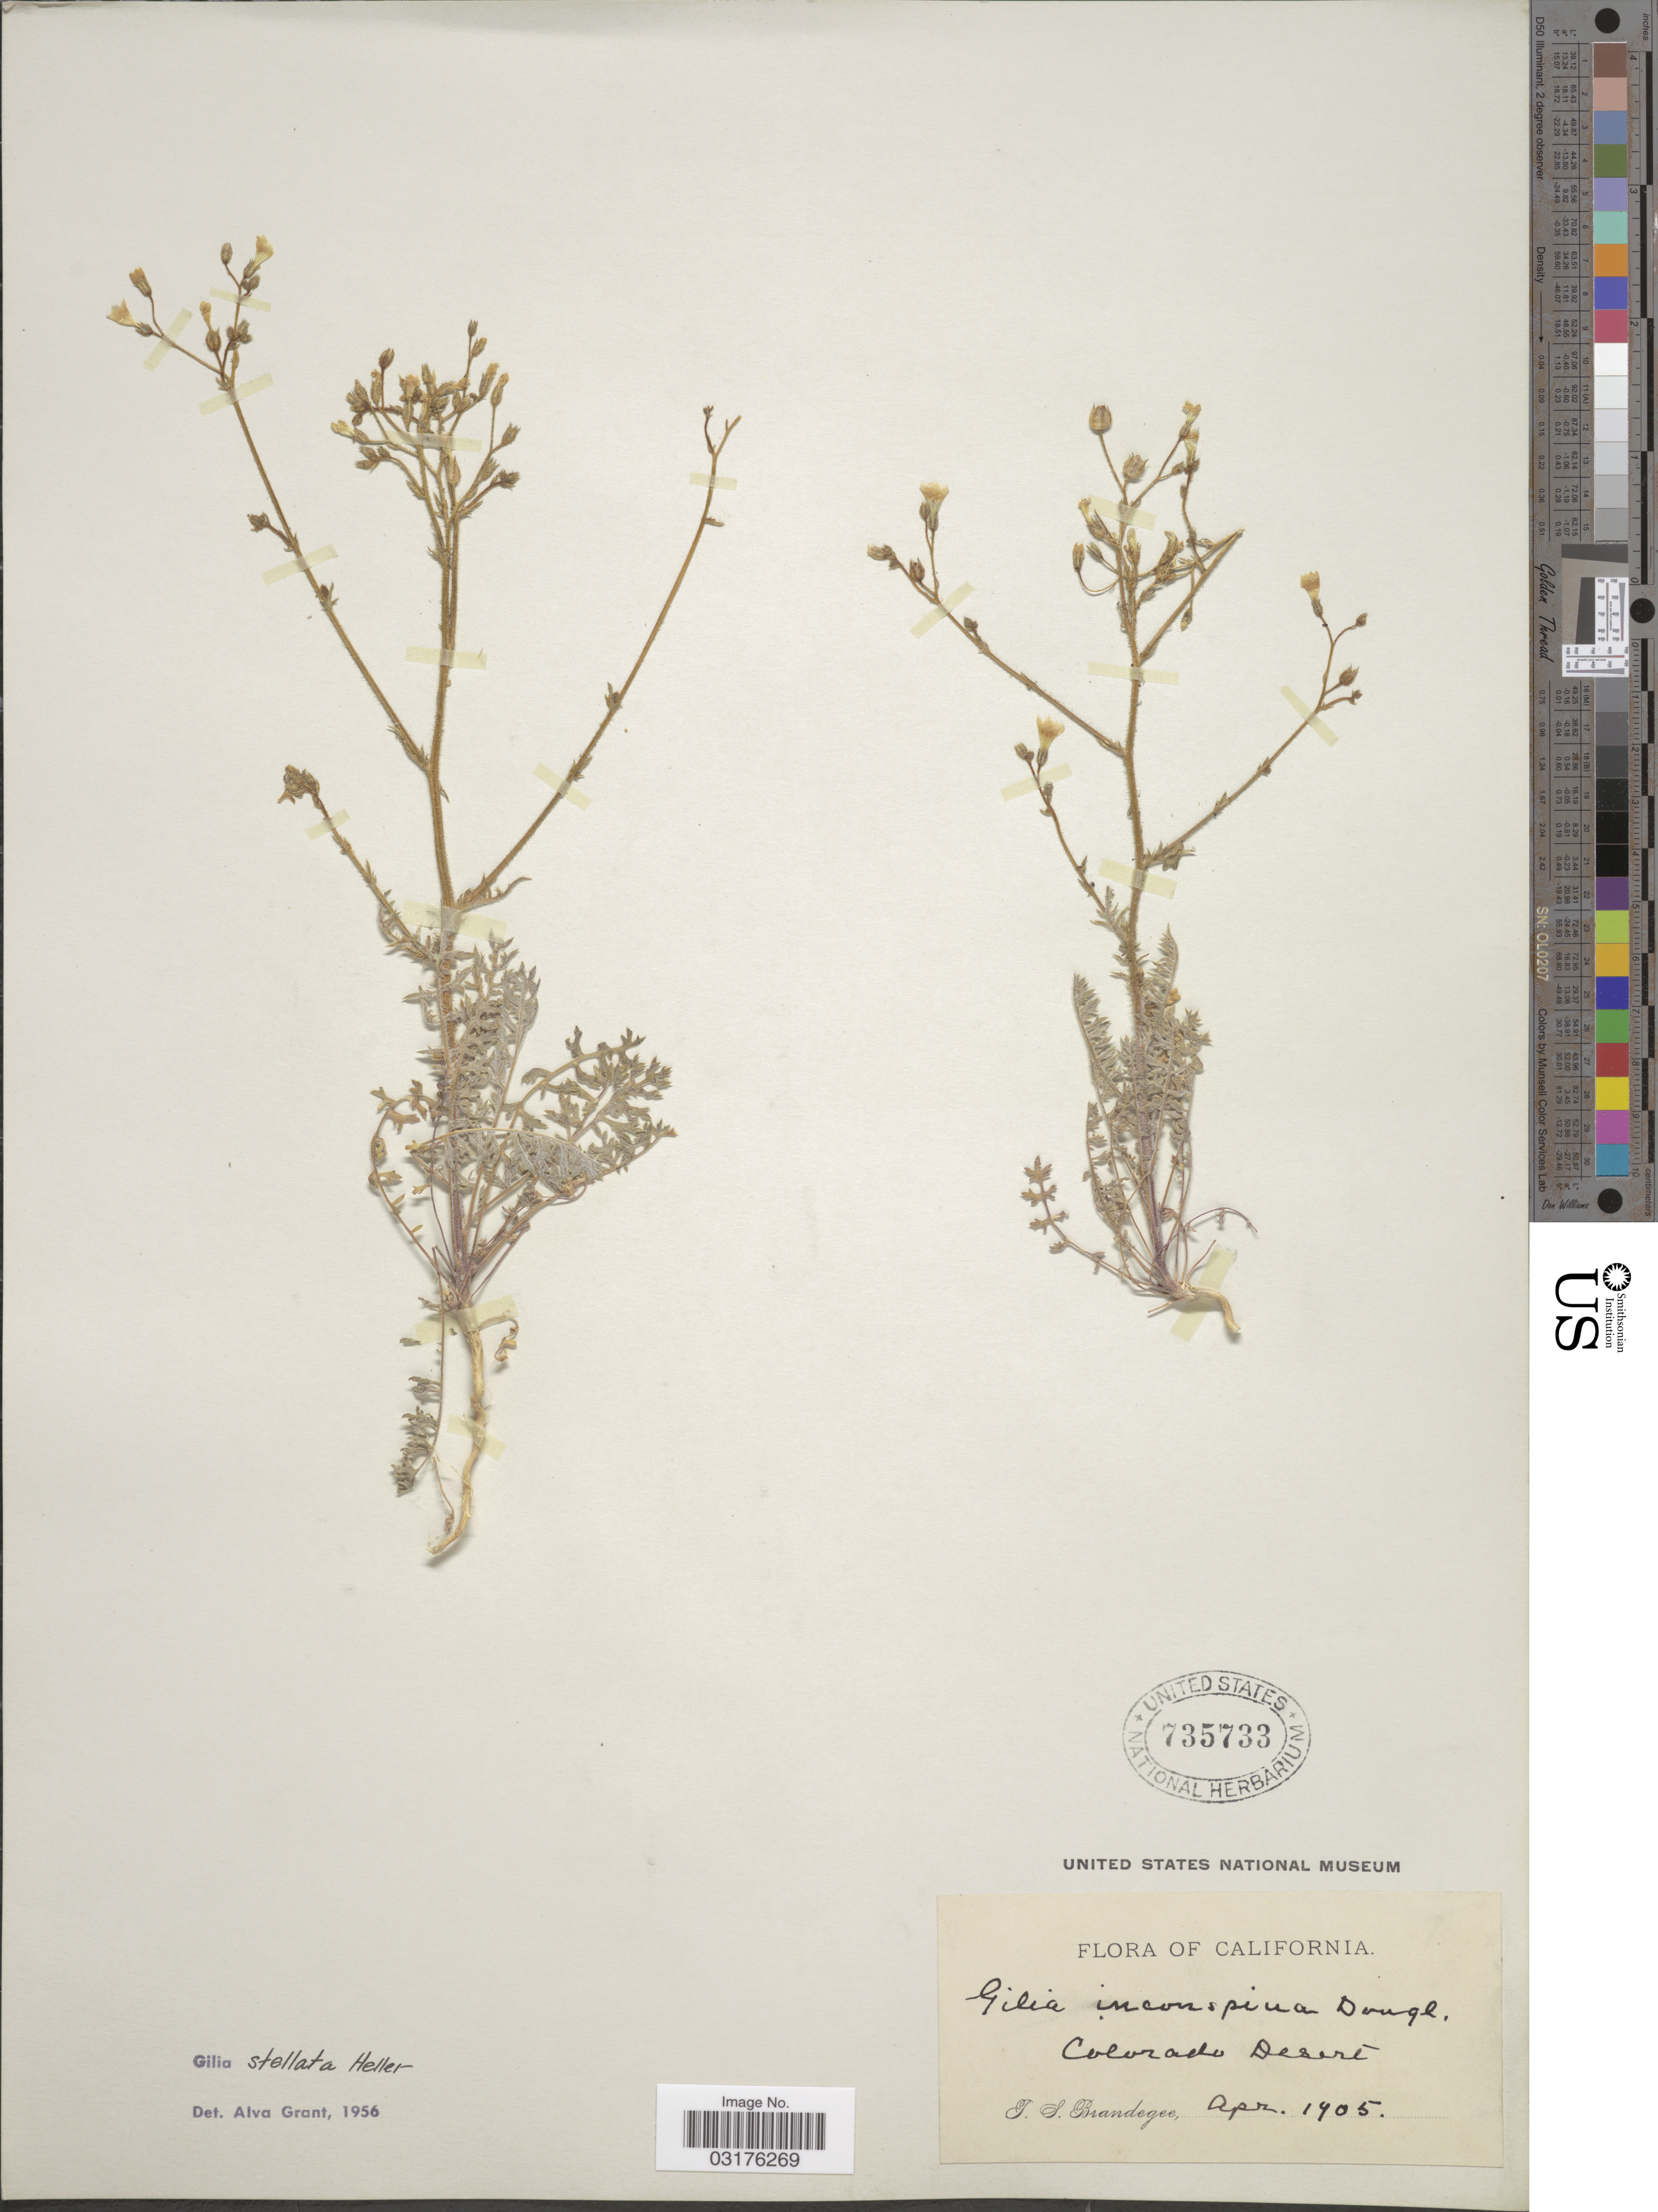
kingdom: Plantae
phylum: Tracheophyta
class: Magnoliopsida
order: Ericales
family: Polemoniaceae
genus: Gilia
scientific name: Gilia stellata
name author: A. Heller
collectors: T. S. Brandegee (herbarium)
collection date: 1905-04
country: United States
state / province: California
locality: Colorado Desert.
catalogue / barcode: US 735733